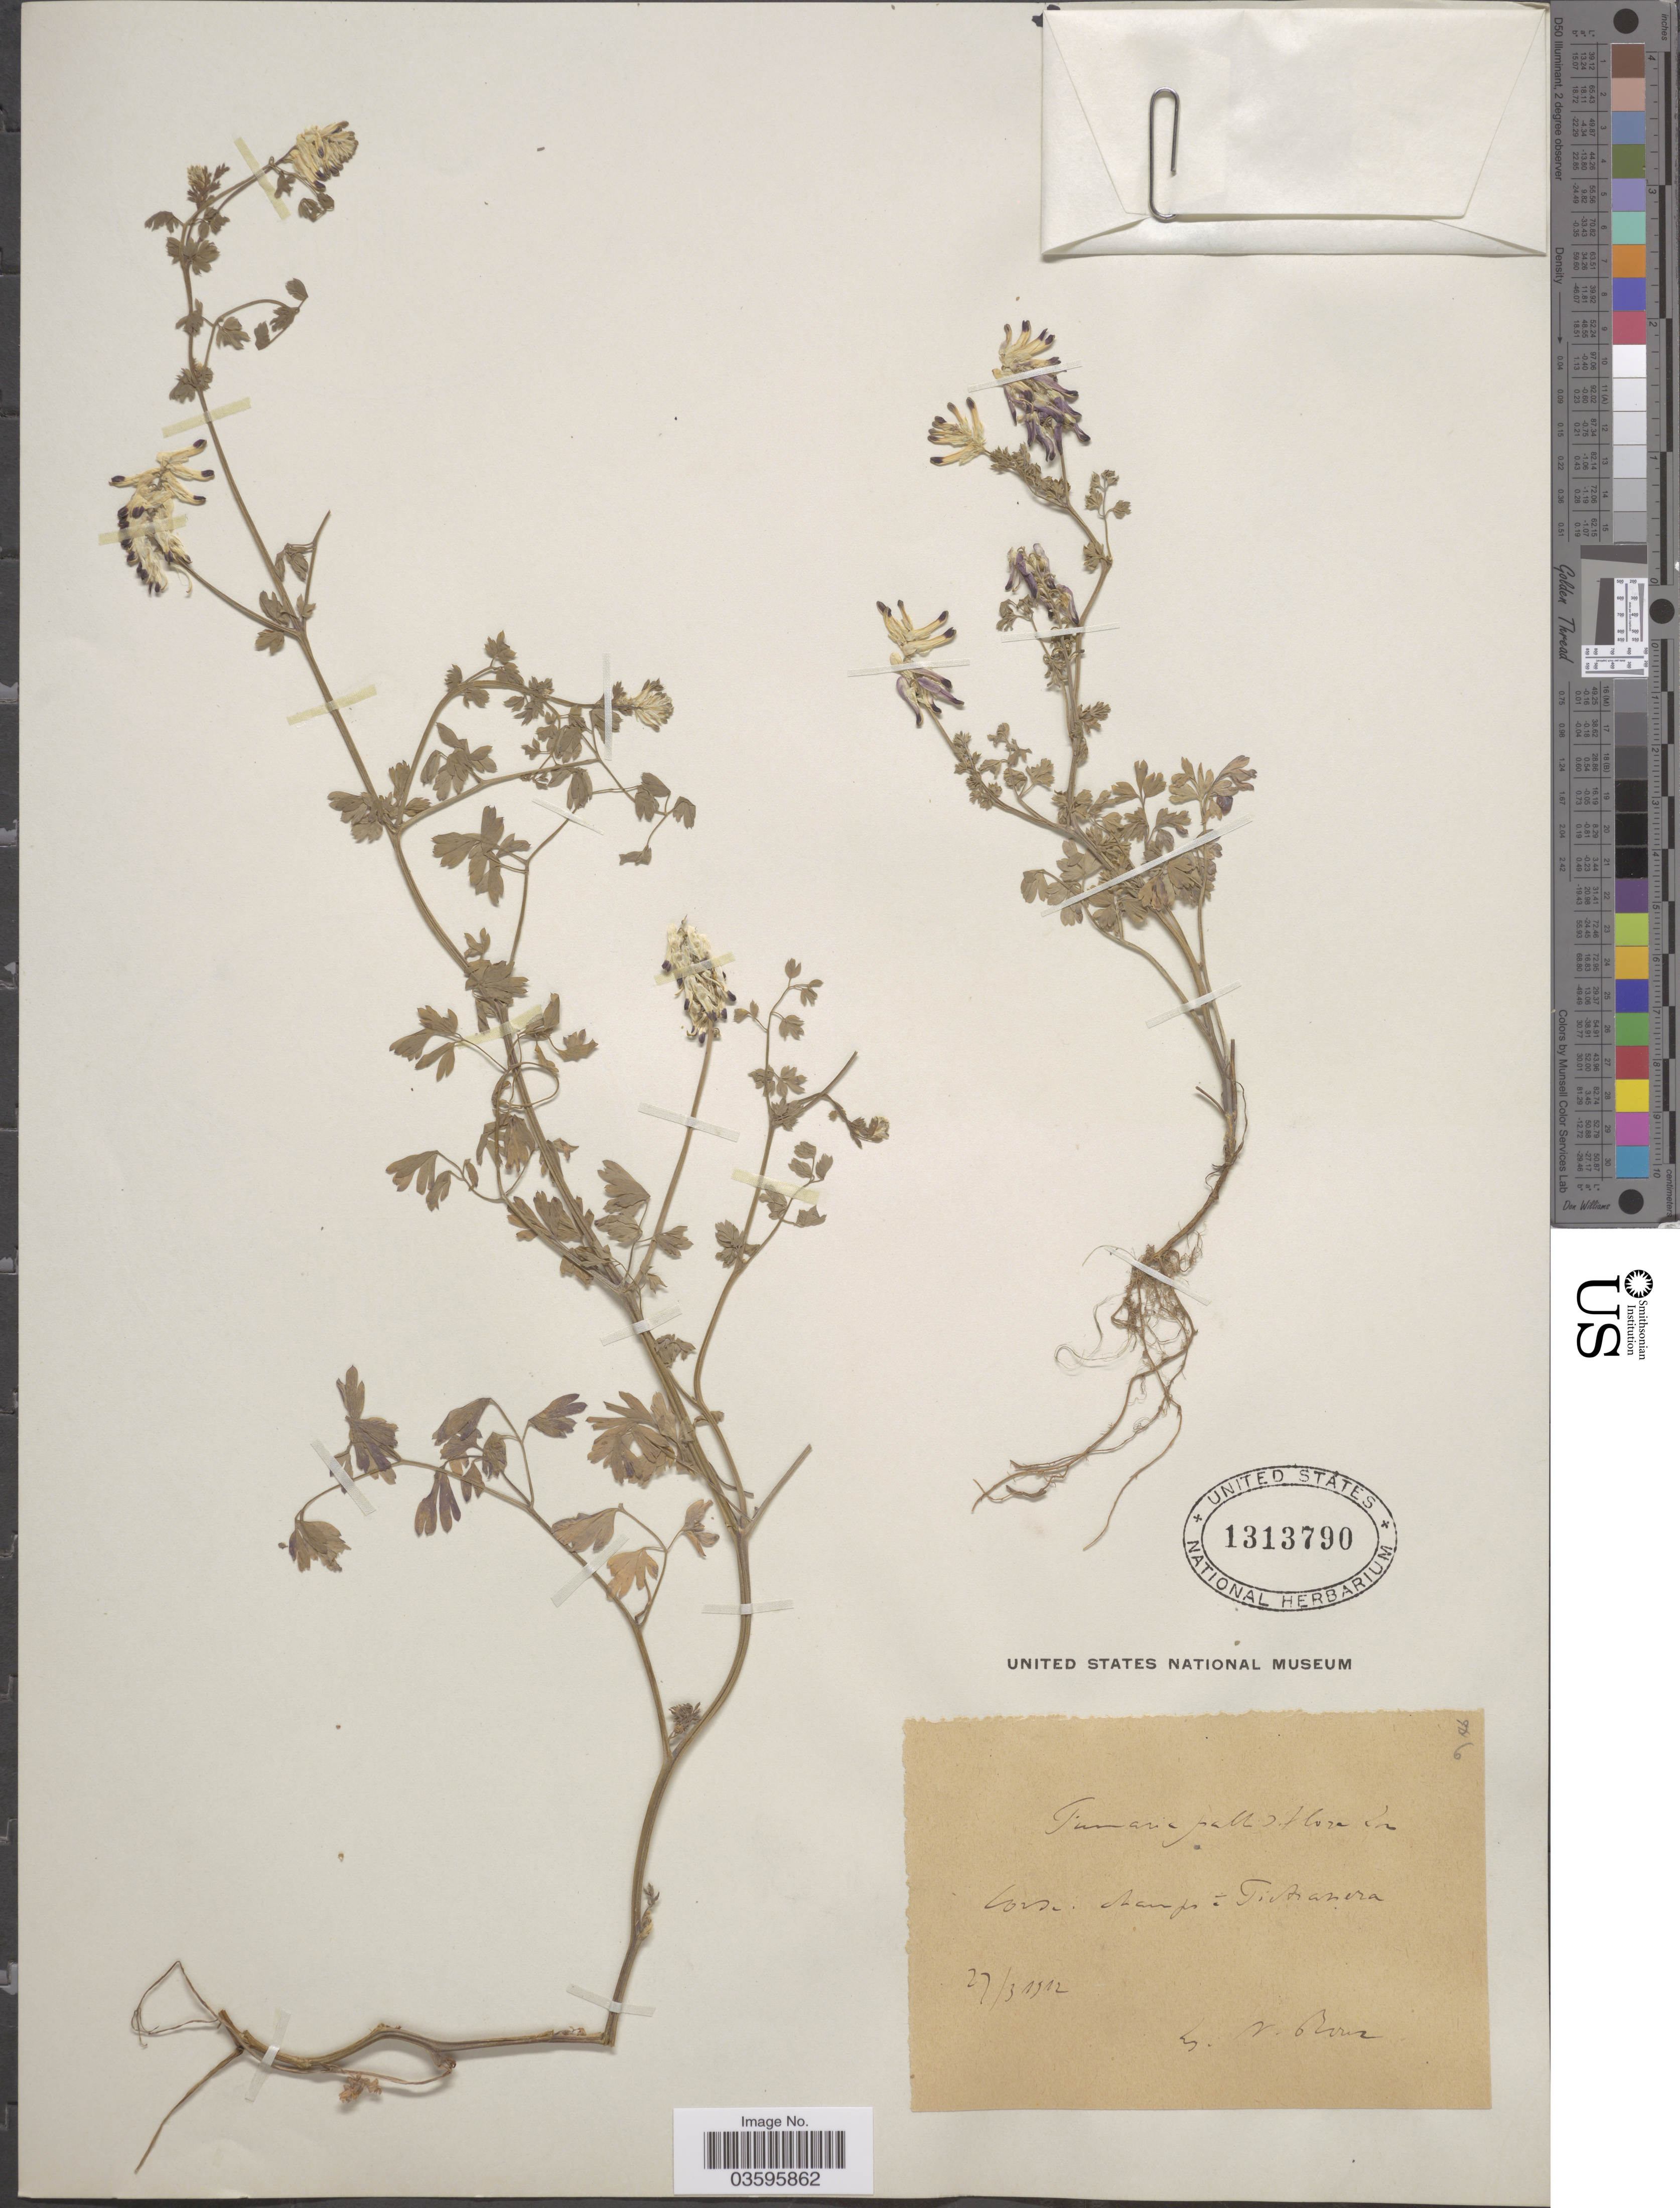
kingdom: Plantae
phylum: Tracheophyta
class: Magnoliopsida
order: Ranunculales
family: Papaveraceae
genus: Fumaria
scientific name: Fumaria pallidiflora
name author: Jord. ex F.W. Schultz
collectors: N. Roux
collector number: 6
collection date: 1912-03-27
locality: Loni. Nampi á Titranera. [interpreted]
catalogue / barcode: US 1313790